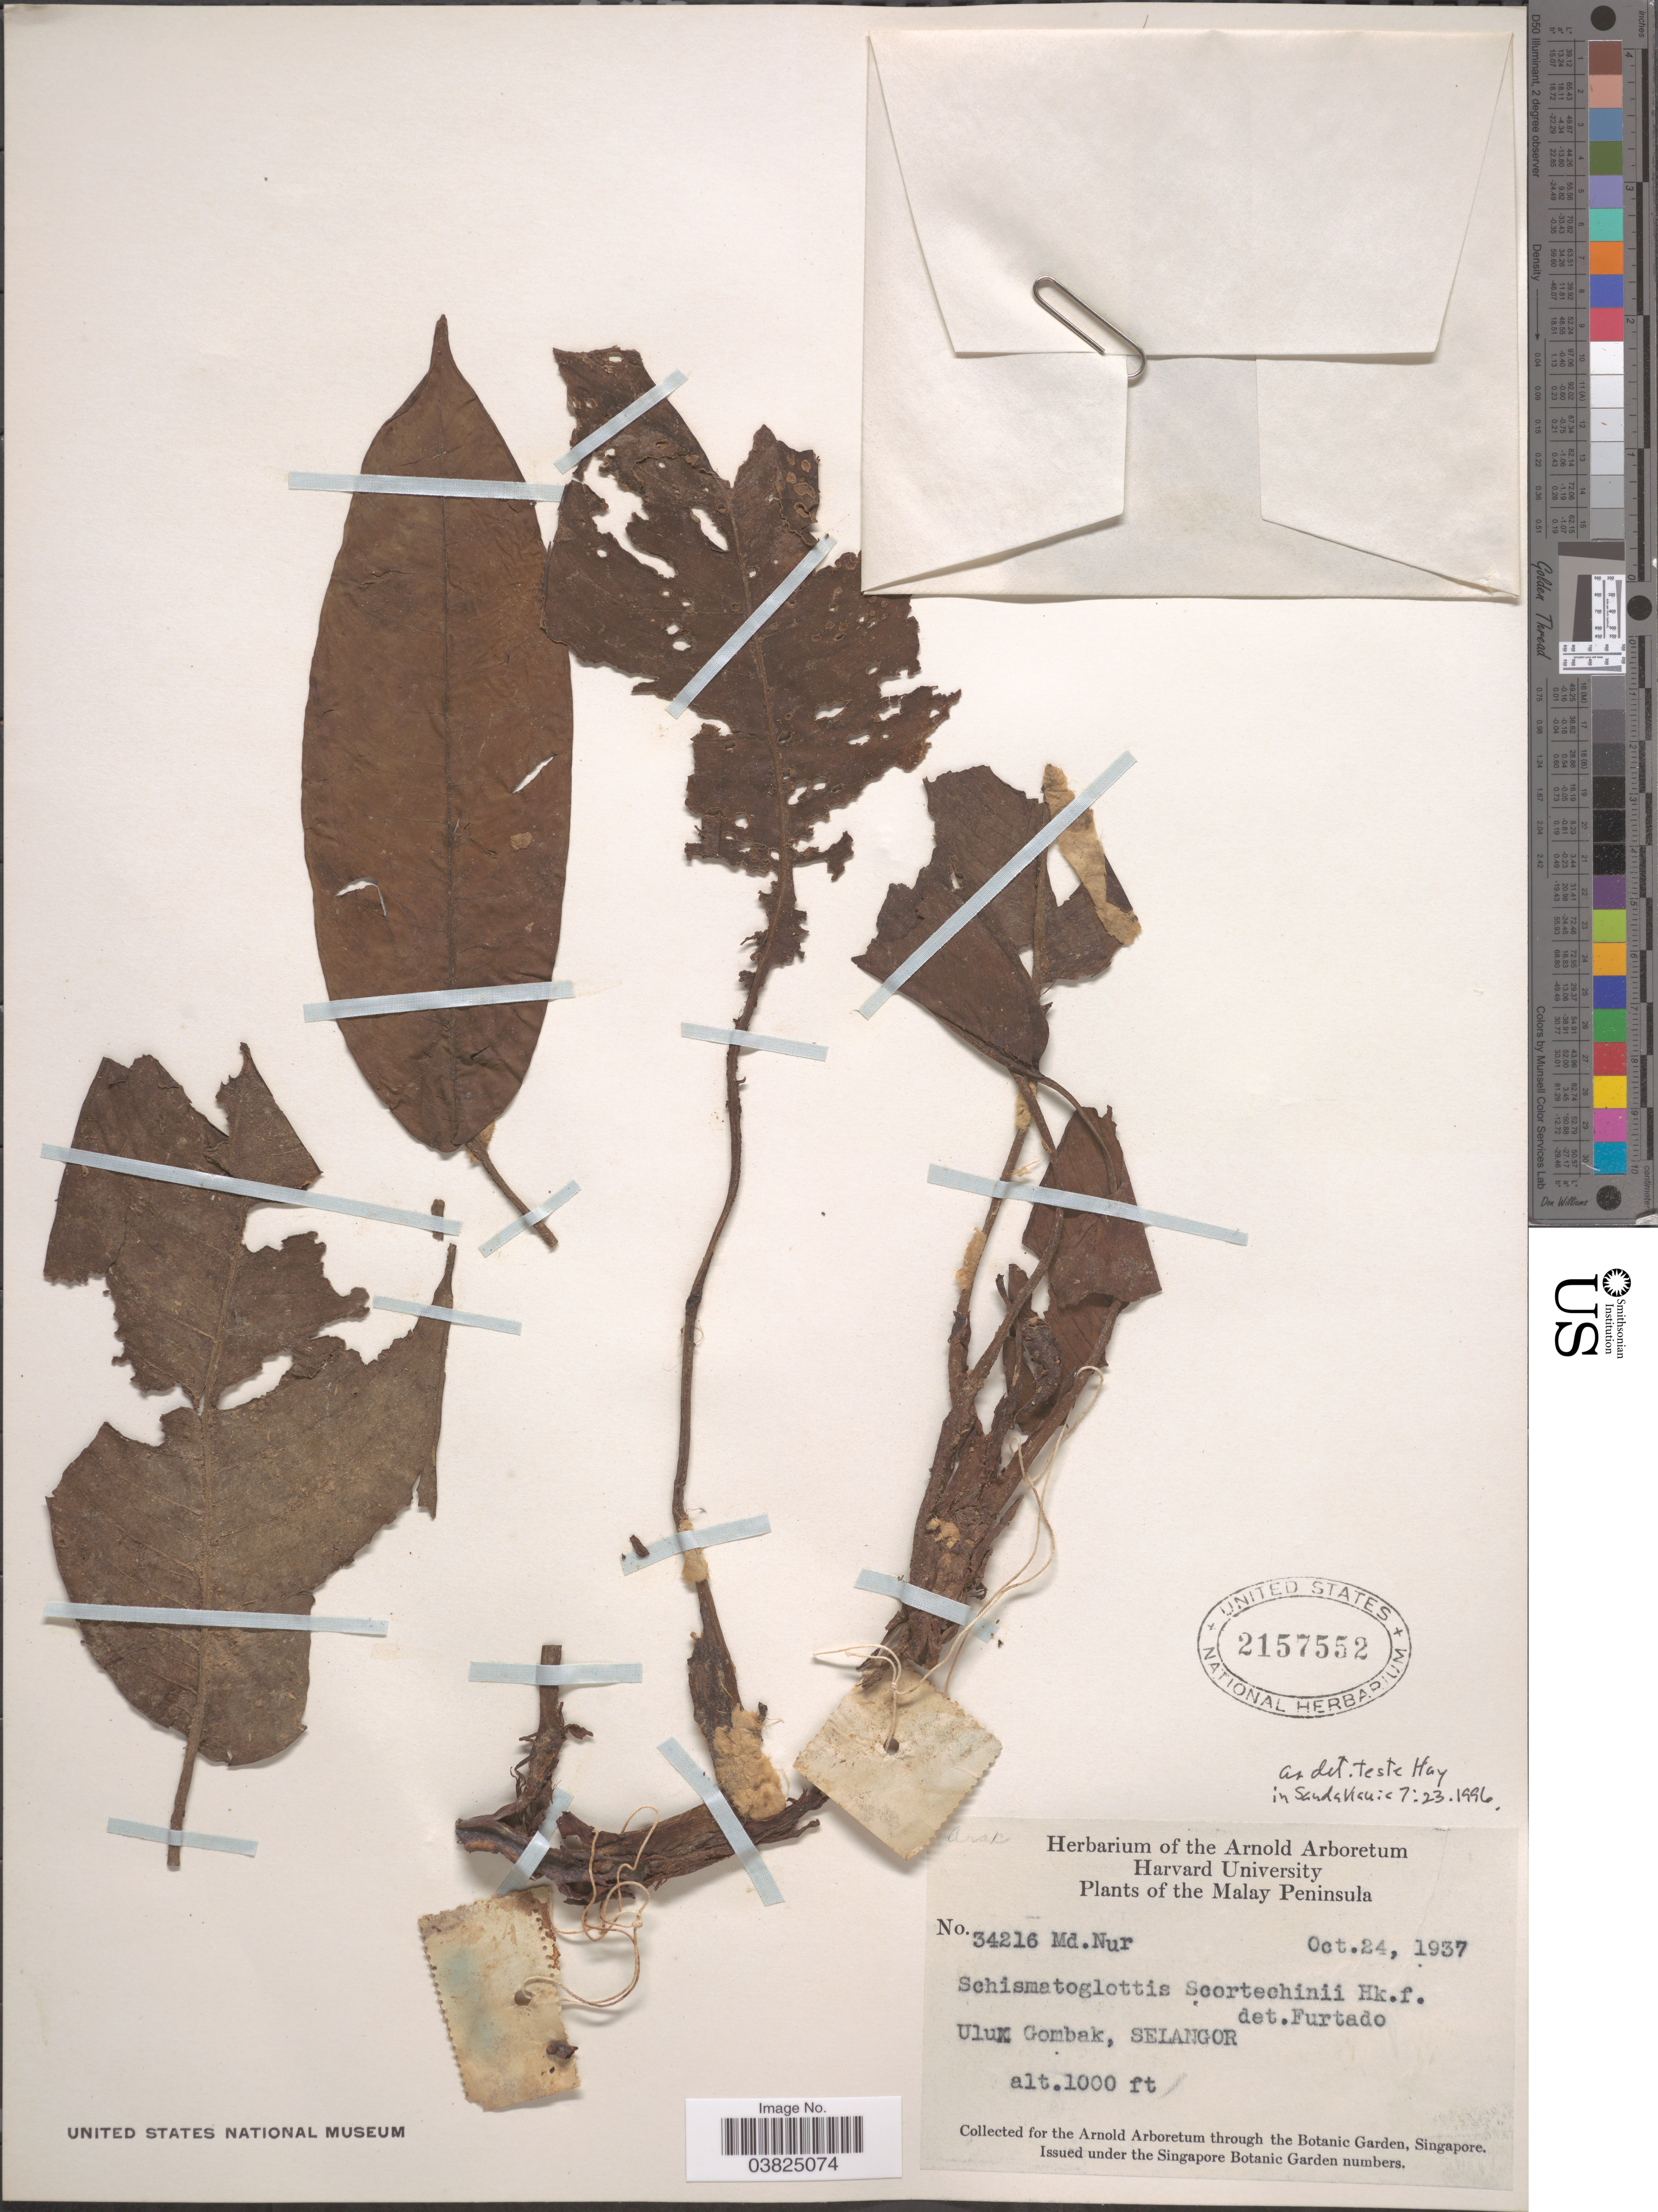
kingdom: Plantae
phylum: Tracheophyta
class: Liliopsida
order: Alismatales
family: Araceae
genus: Schismatoglottis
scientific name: Schismatoglottis scortechinii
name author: Hook. f.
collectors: M. Nur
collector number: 34216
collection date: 1937-10-24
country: Malaysia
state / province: Selangor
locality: Malay Peninsula. Ulu Gombak.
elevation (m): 305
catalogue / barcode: US 2157552